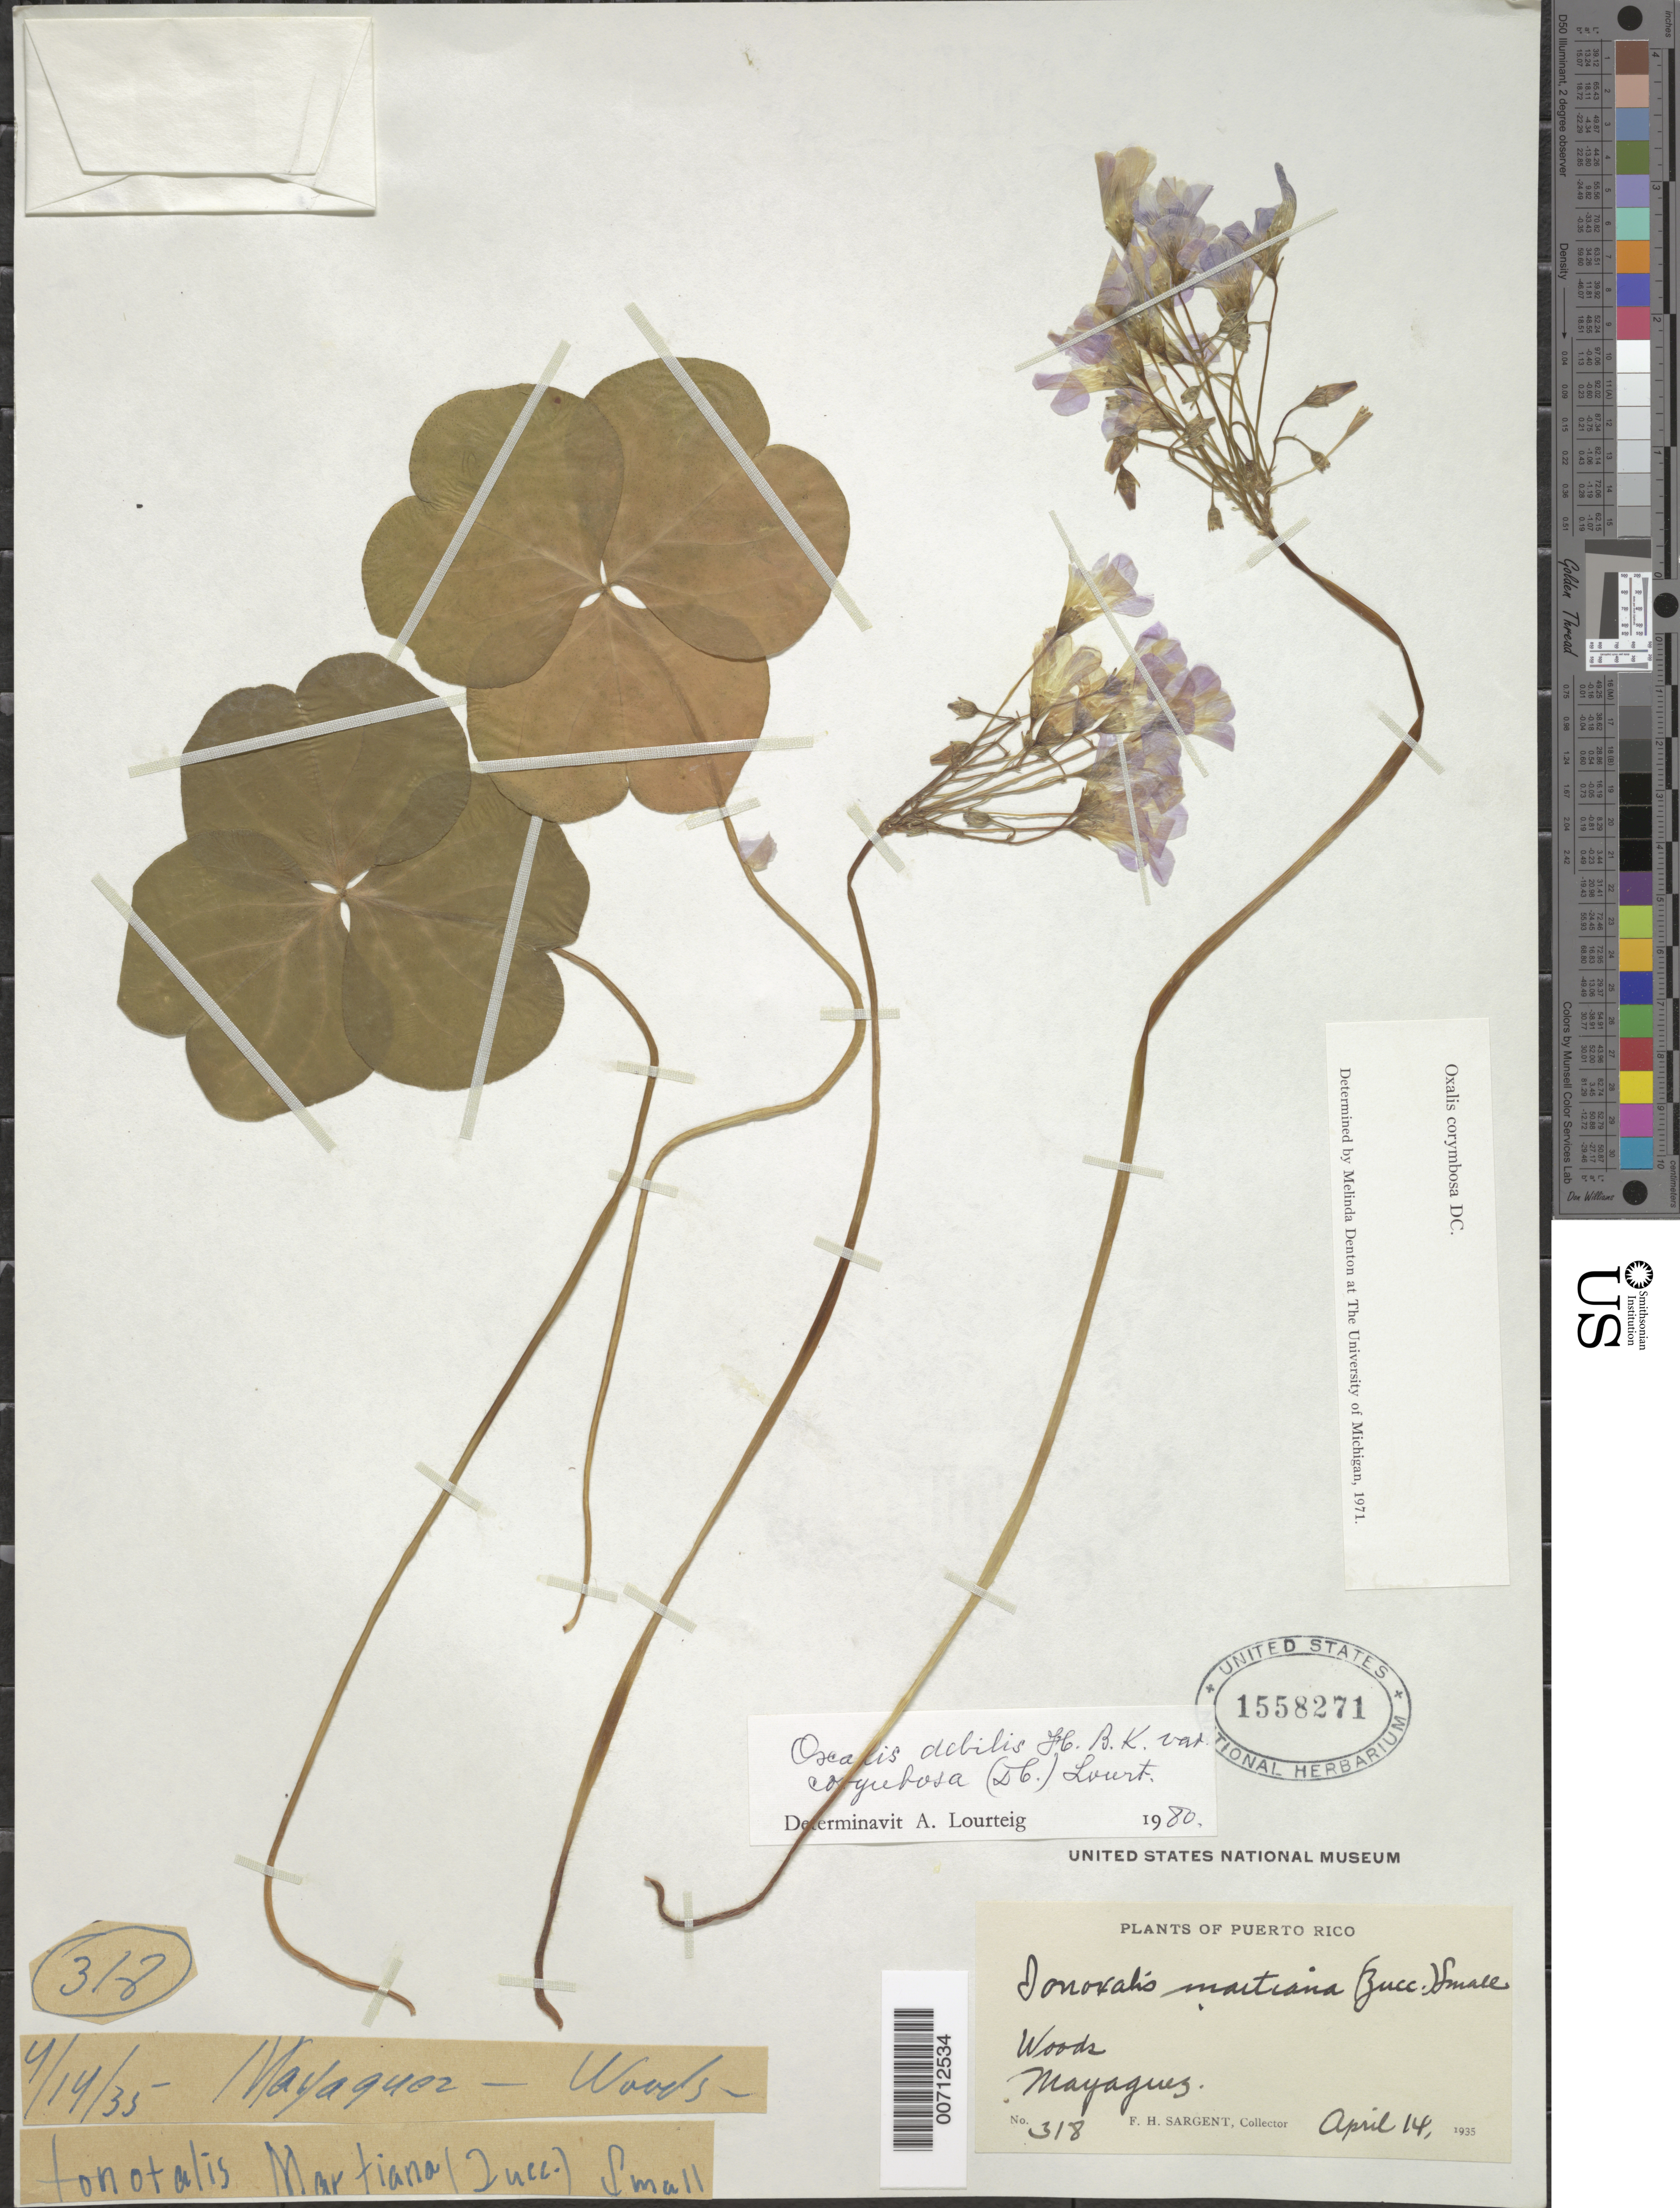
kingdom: Plantae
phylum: Tracheophyta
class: Magnoliopsida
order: Oxalidales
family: Oxalidaceae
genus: Oxalis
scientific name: Oxalis debilis var. corymbosa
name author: (DC.) Lourteig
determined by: Lourteig, A.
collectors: F. H. Sargent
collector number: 318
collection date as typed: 14 Apr 1935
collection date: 1935-04-14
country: Puerto Rico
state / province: Mayaguez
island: Greater Antilles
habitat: Woods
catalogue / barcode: US 1558271